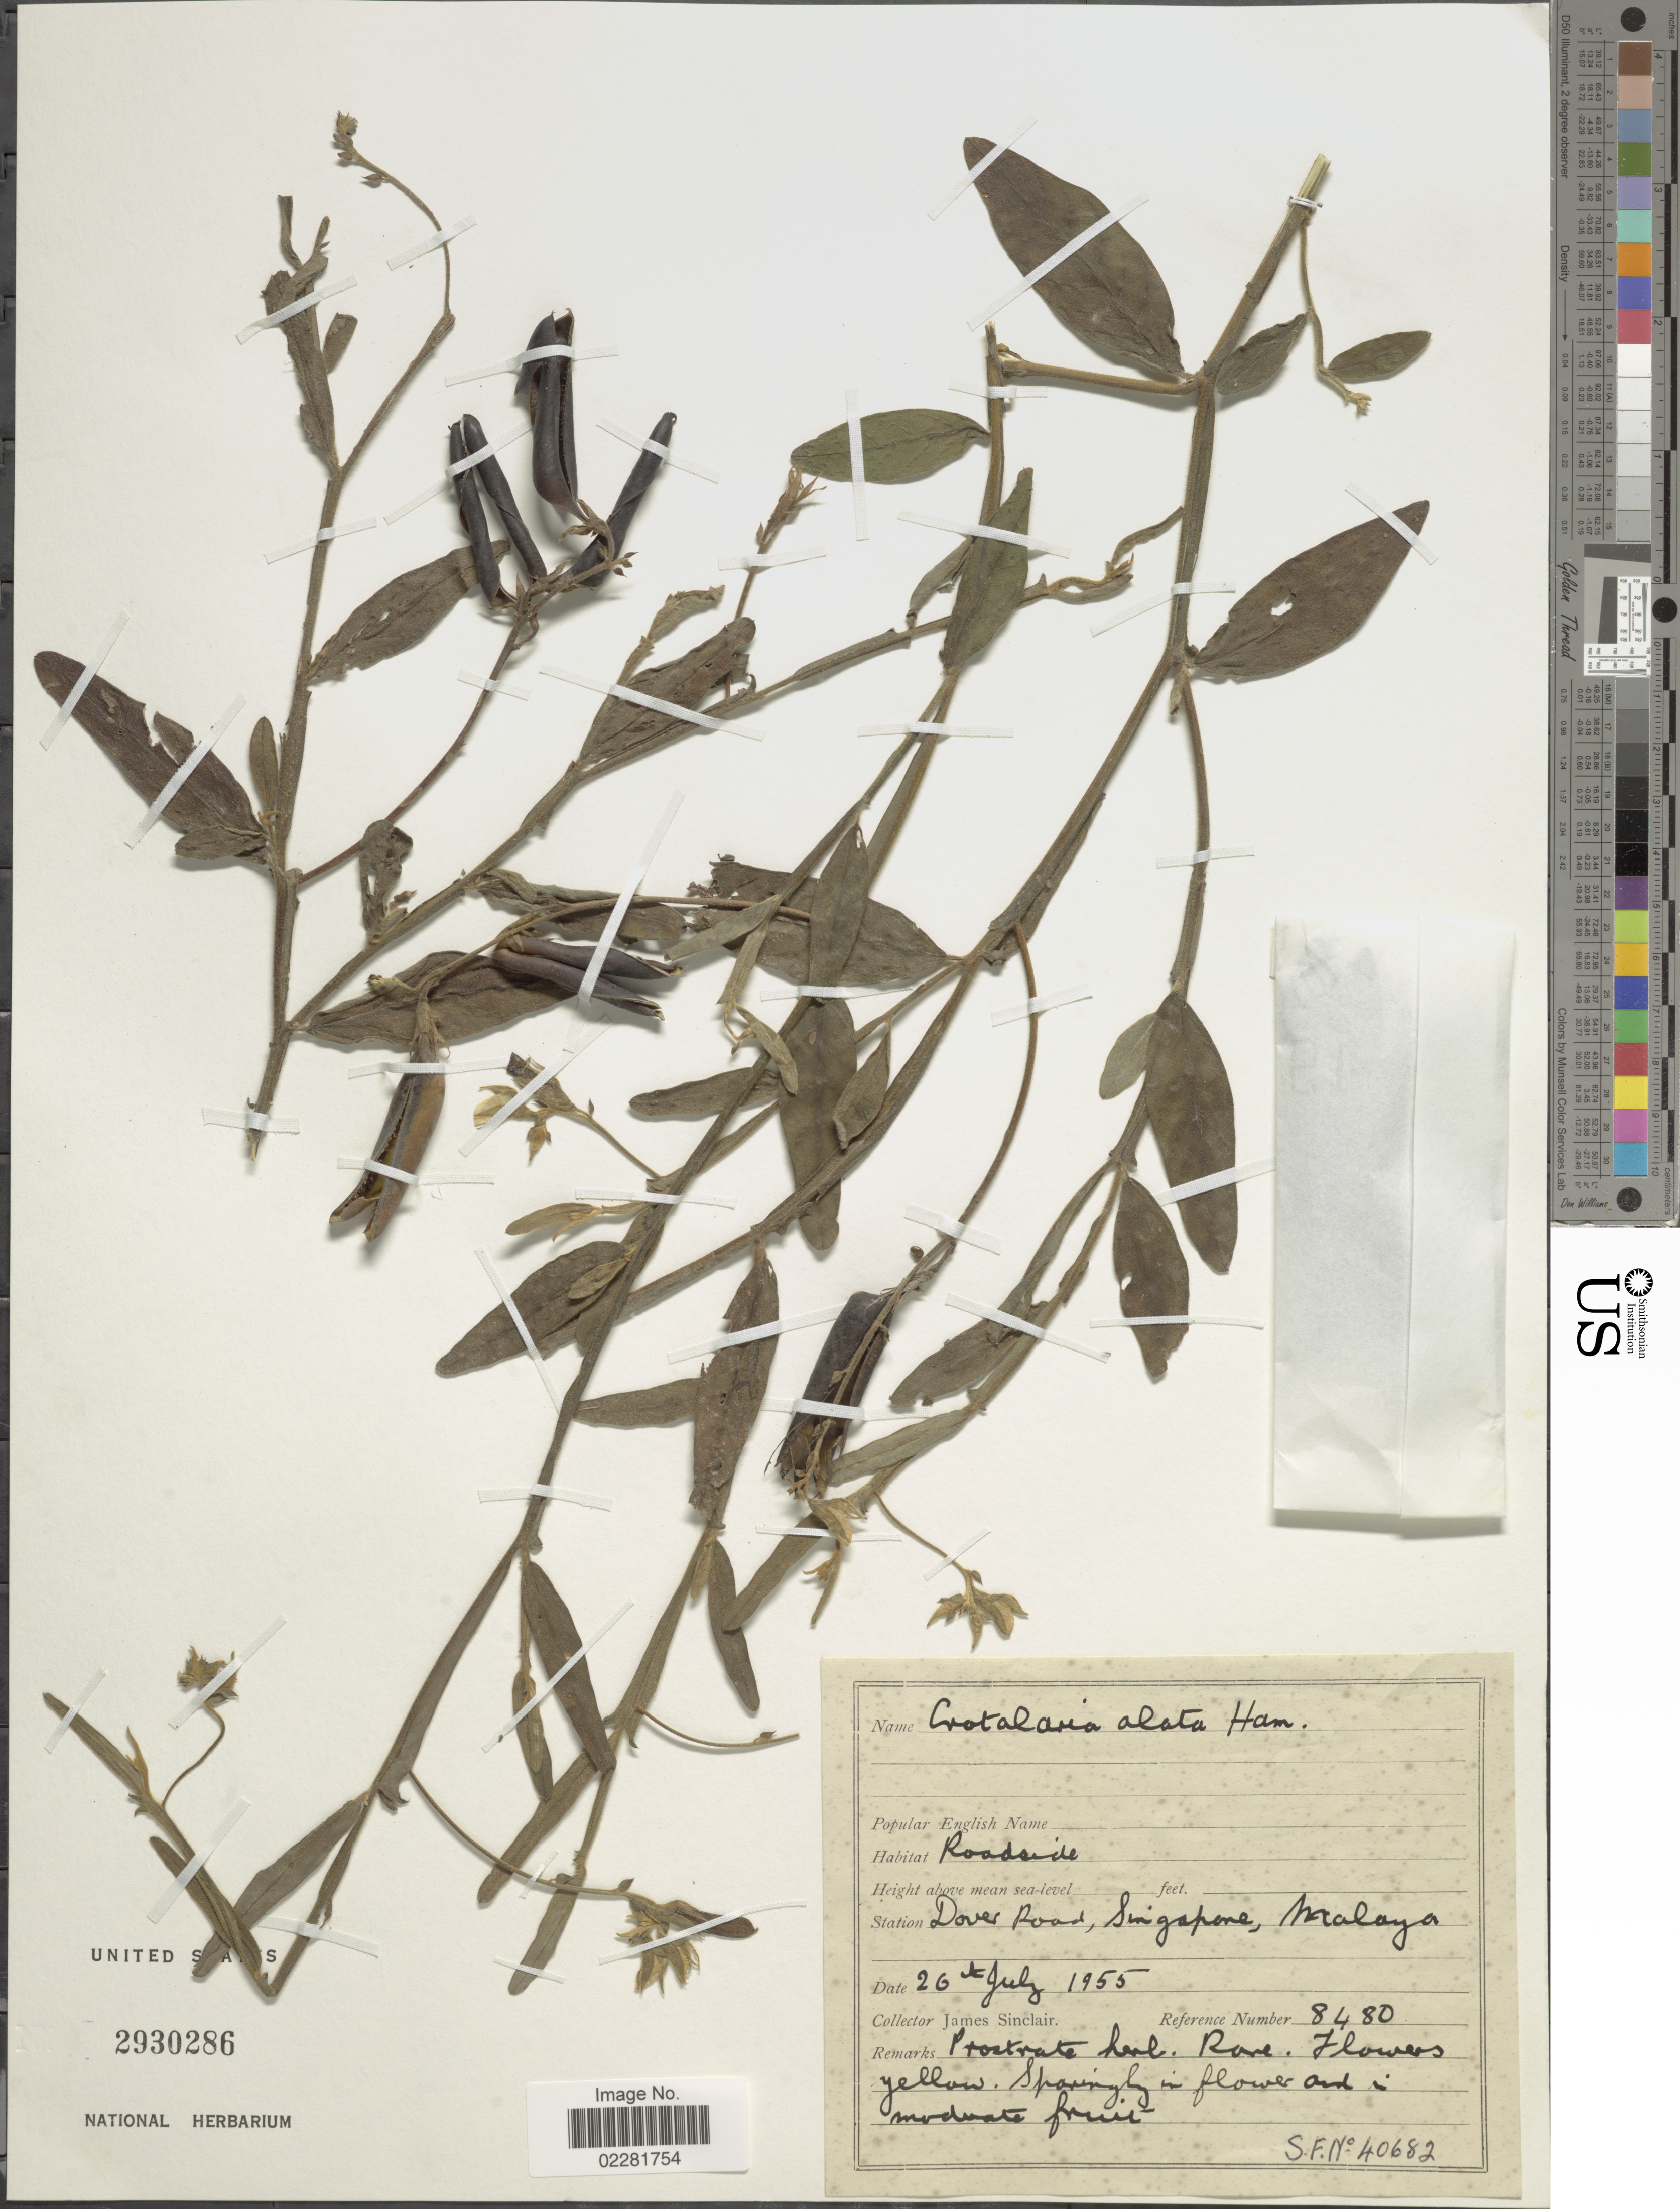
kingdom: Plantae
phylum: Tracheophyta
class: Magnoliopsida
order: Fabales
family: Fabaceae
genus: Crotalaria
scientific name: Crotalaria alata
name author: Buch.-Ham. ex D. Don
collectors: J. Sinclair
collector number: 8480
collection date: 1955-07-26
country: Singapore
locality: Dover Road, Singapore, Malaya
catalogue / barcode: US 2930286